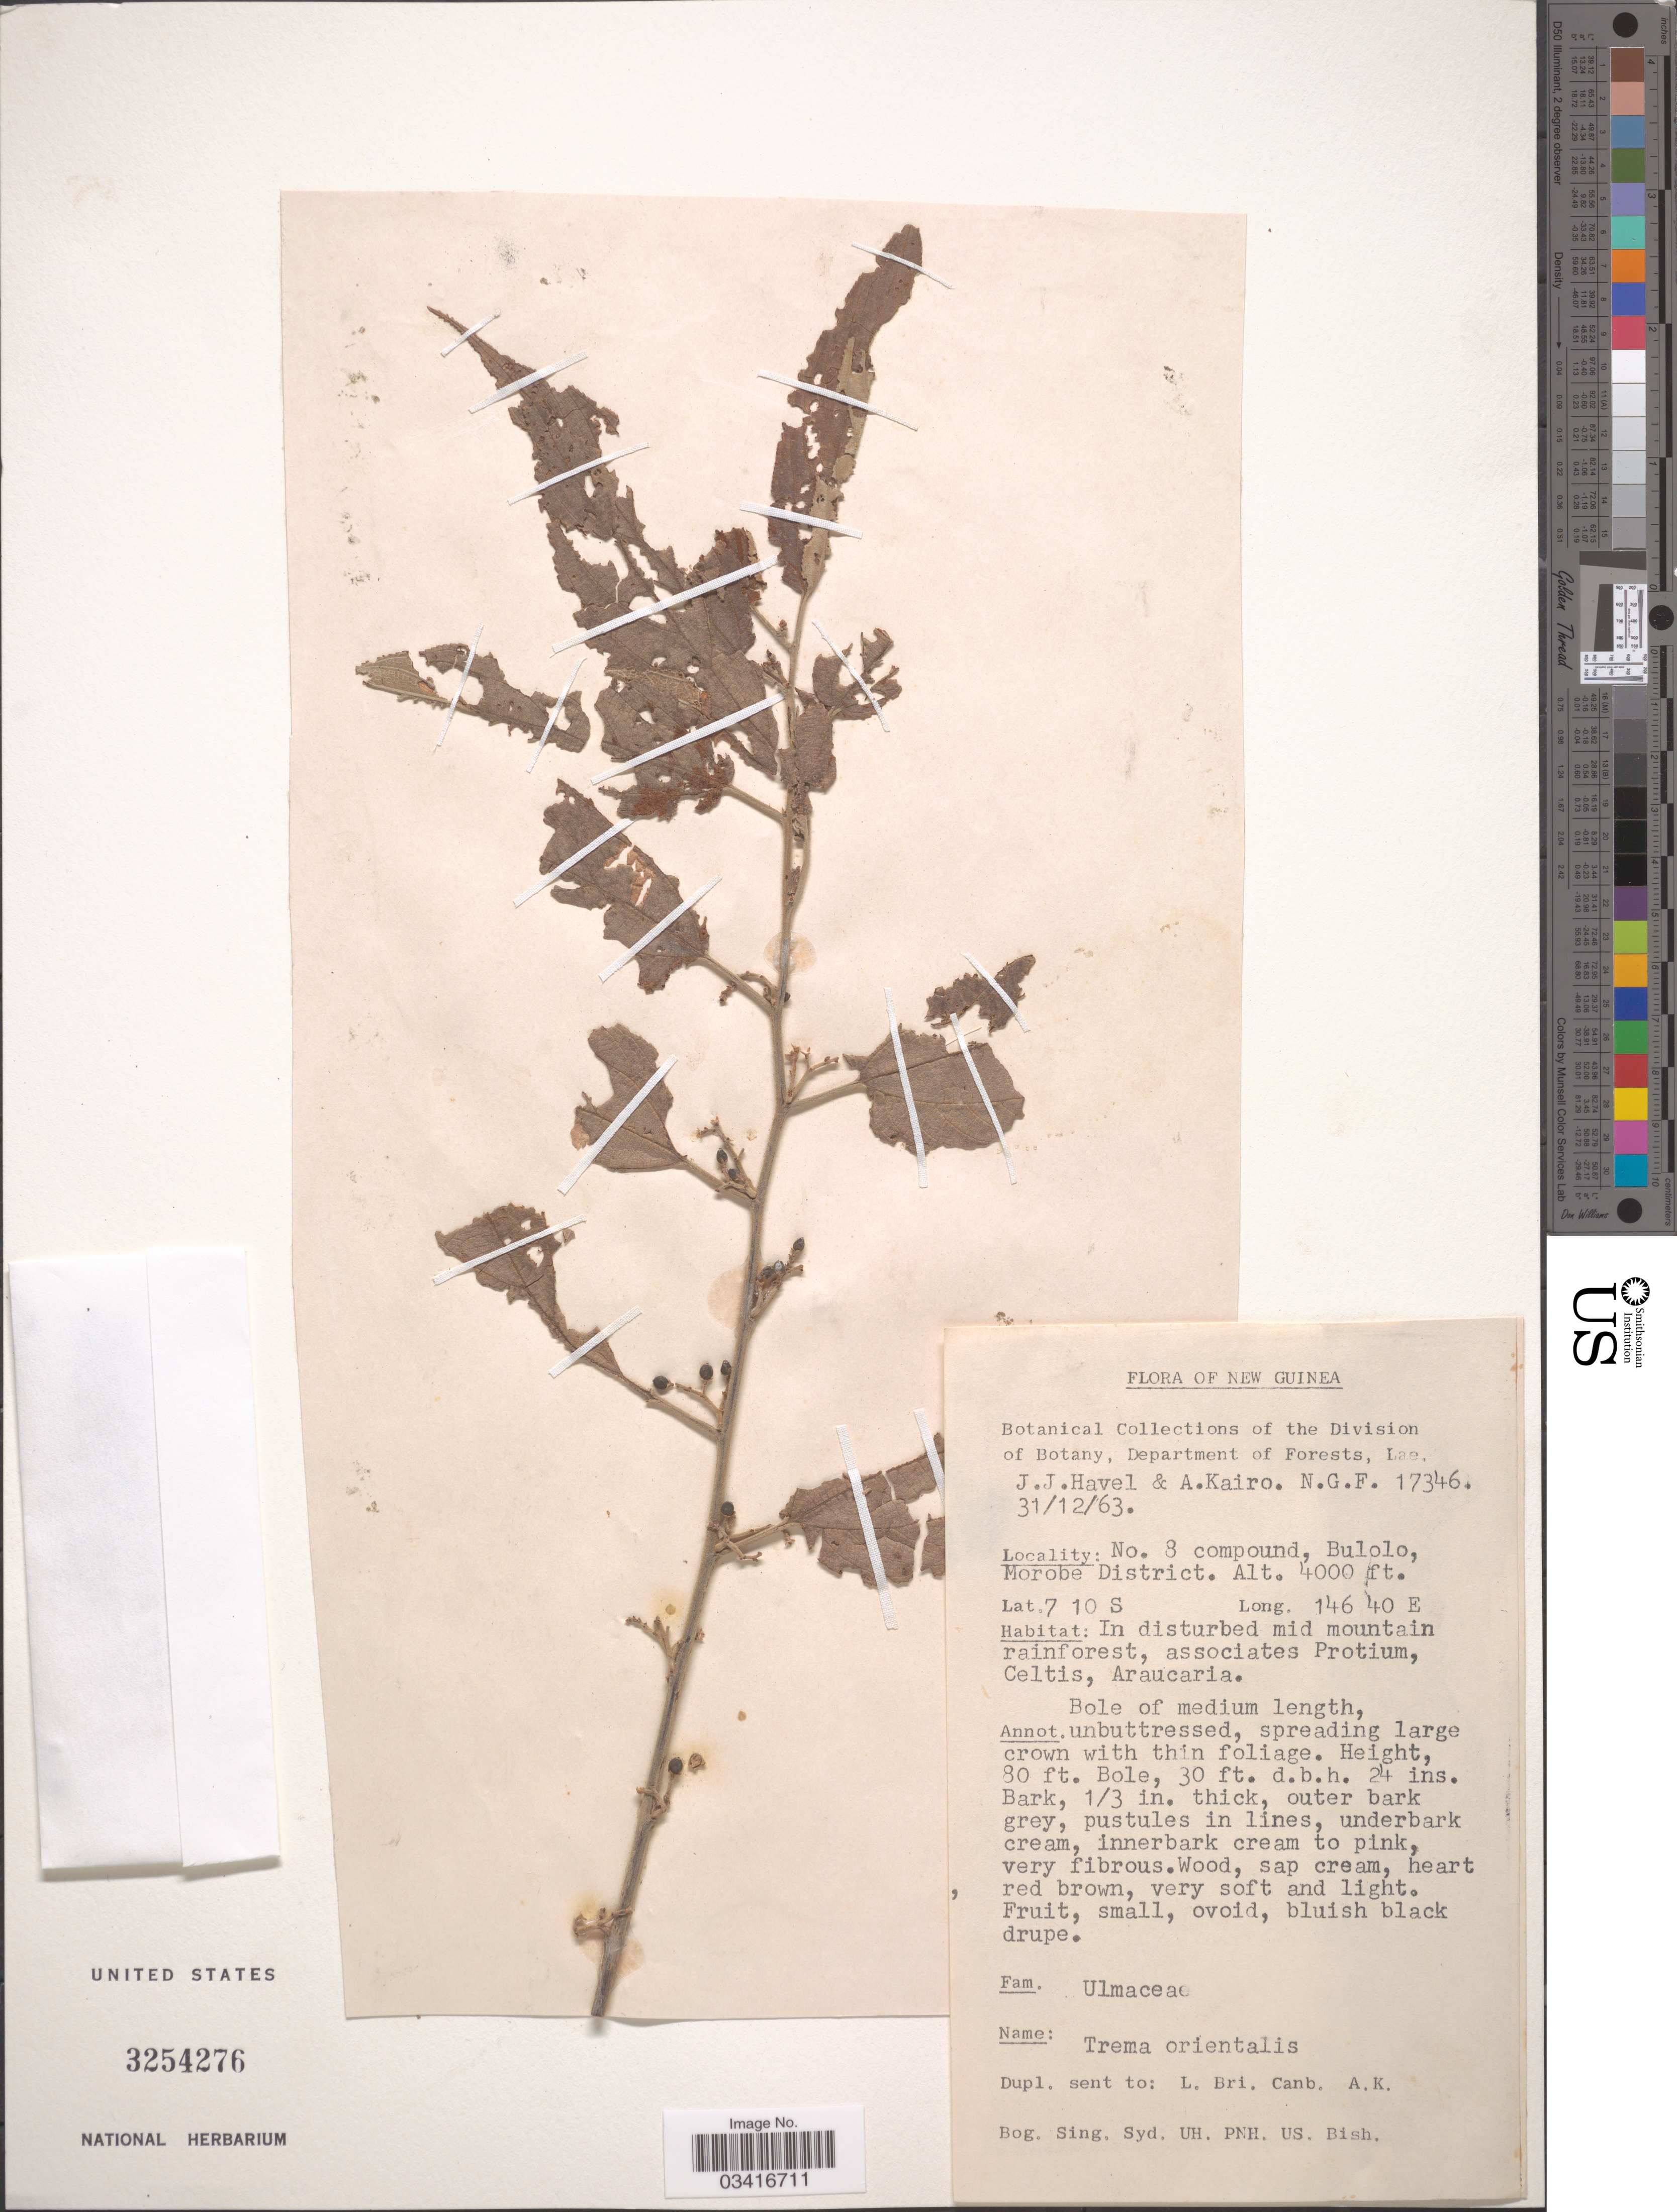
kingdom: Plantae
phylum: Tracheophyta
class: Magnoliopsida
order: Rosales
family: Cannabaceae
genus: Trema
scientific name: Trema orientale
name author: (L.) Blume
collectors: J. Havel & A. Kairo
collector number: N.G.F. 17346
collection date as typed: Transcribed d/m/y: 31/12/63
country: Papua New Guinea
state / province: Morobe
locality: New Guinea. No. 8 compound, Bulolo, Morobe District.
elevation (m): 1219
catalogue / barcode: US 3254276